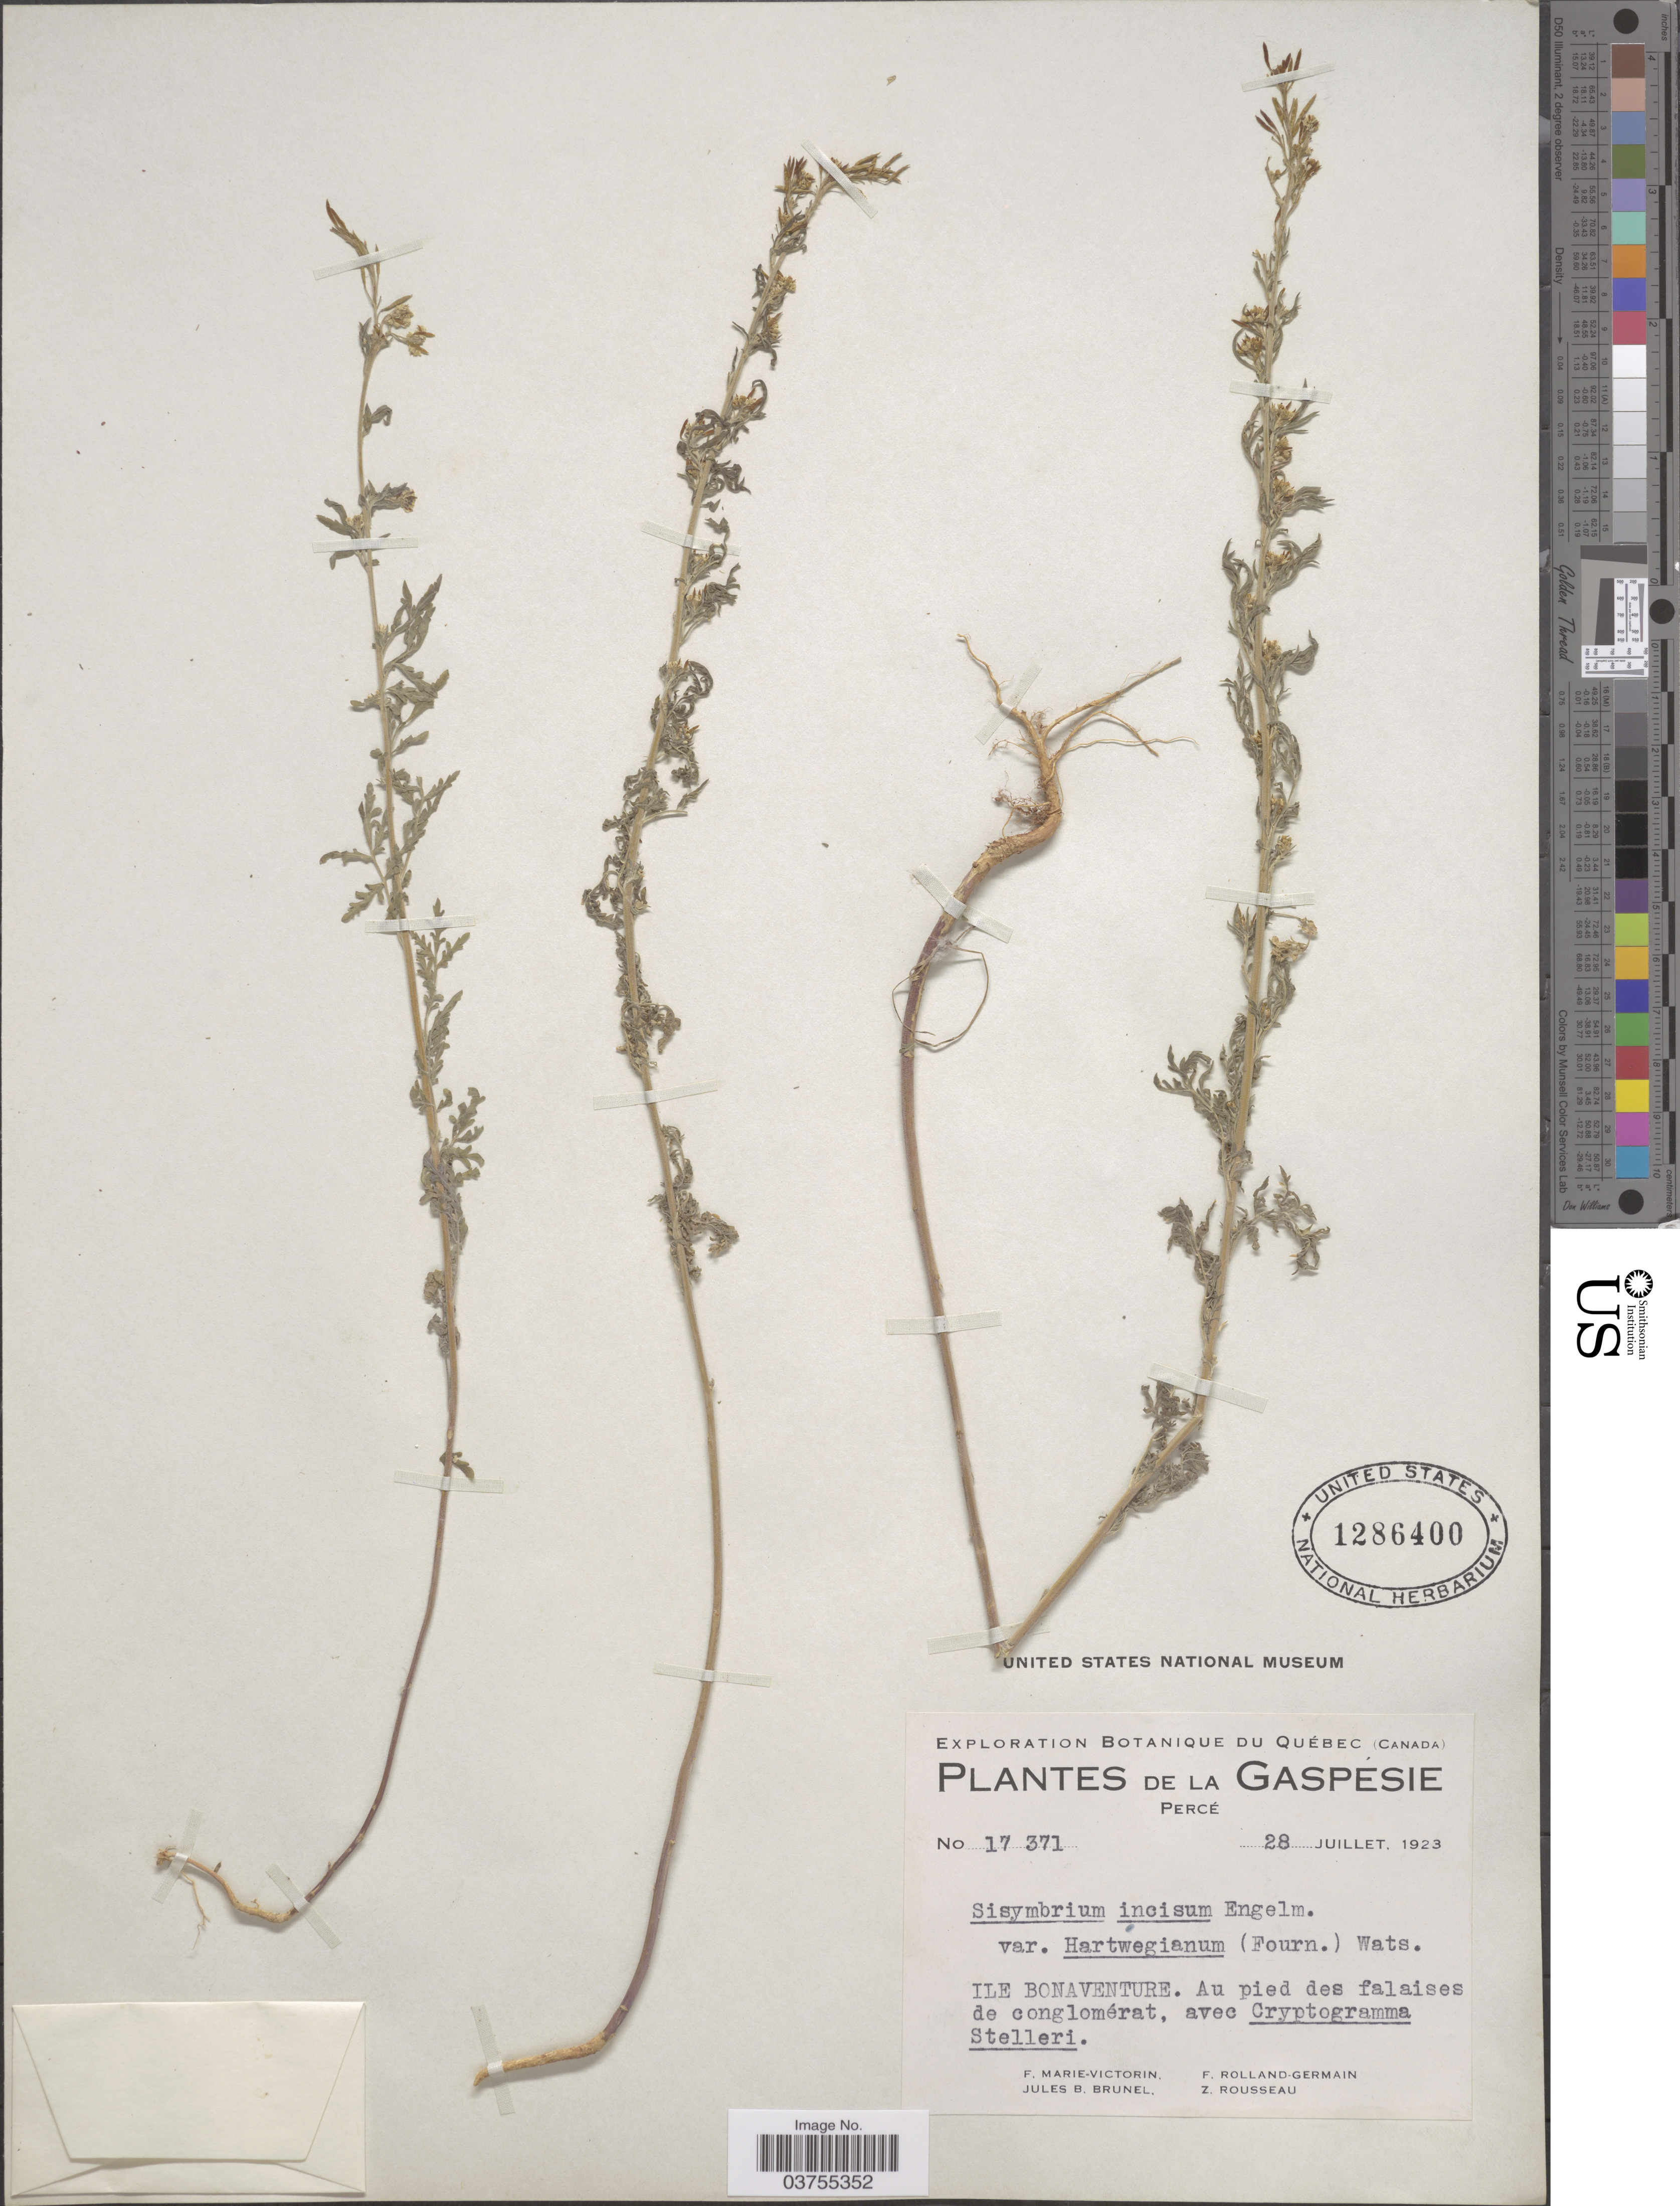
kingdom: Plantae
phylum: Tracheophyta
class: Magnoliopsida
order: Brassicales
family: Brassicaceae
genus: Descurainia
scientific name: Descurainia sp.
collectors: F. Marie-Victorin, Rolland-Germain, J. Brunel & Z. Rousseau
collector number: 17371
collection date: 1923-07-28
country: Canada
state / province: Quebec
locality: La Gaspesie. Percé. Ile Bonaventure.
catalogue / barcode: US 1286400